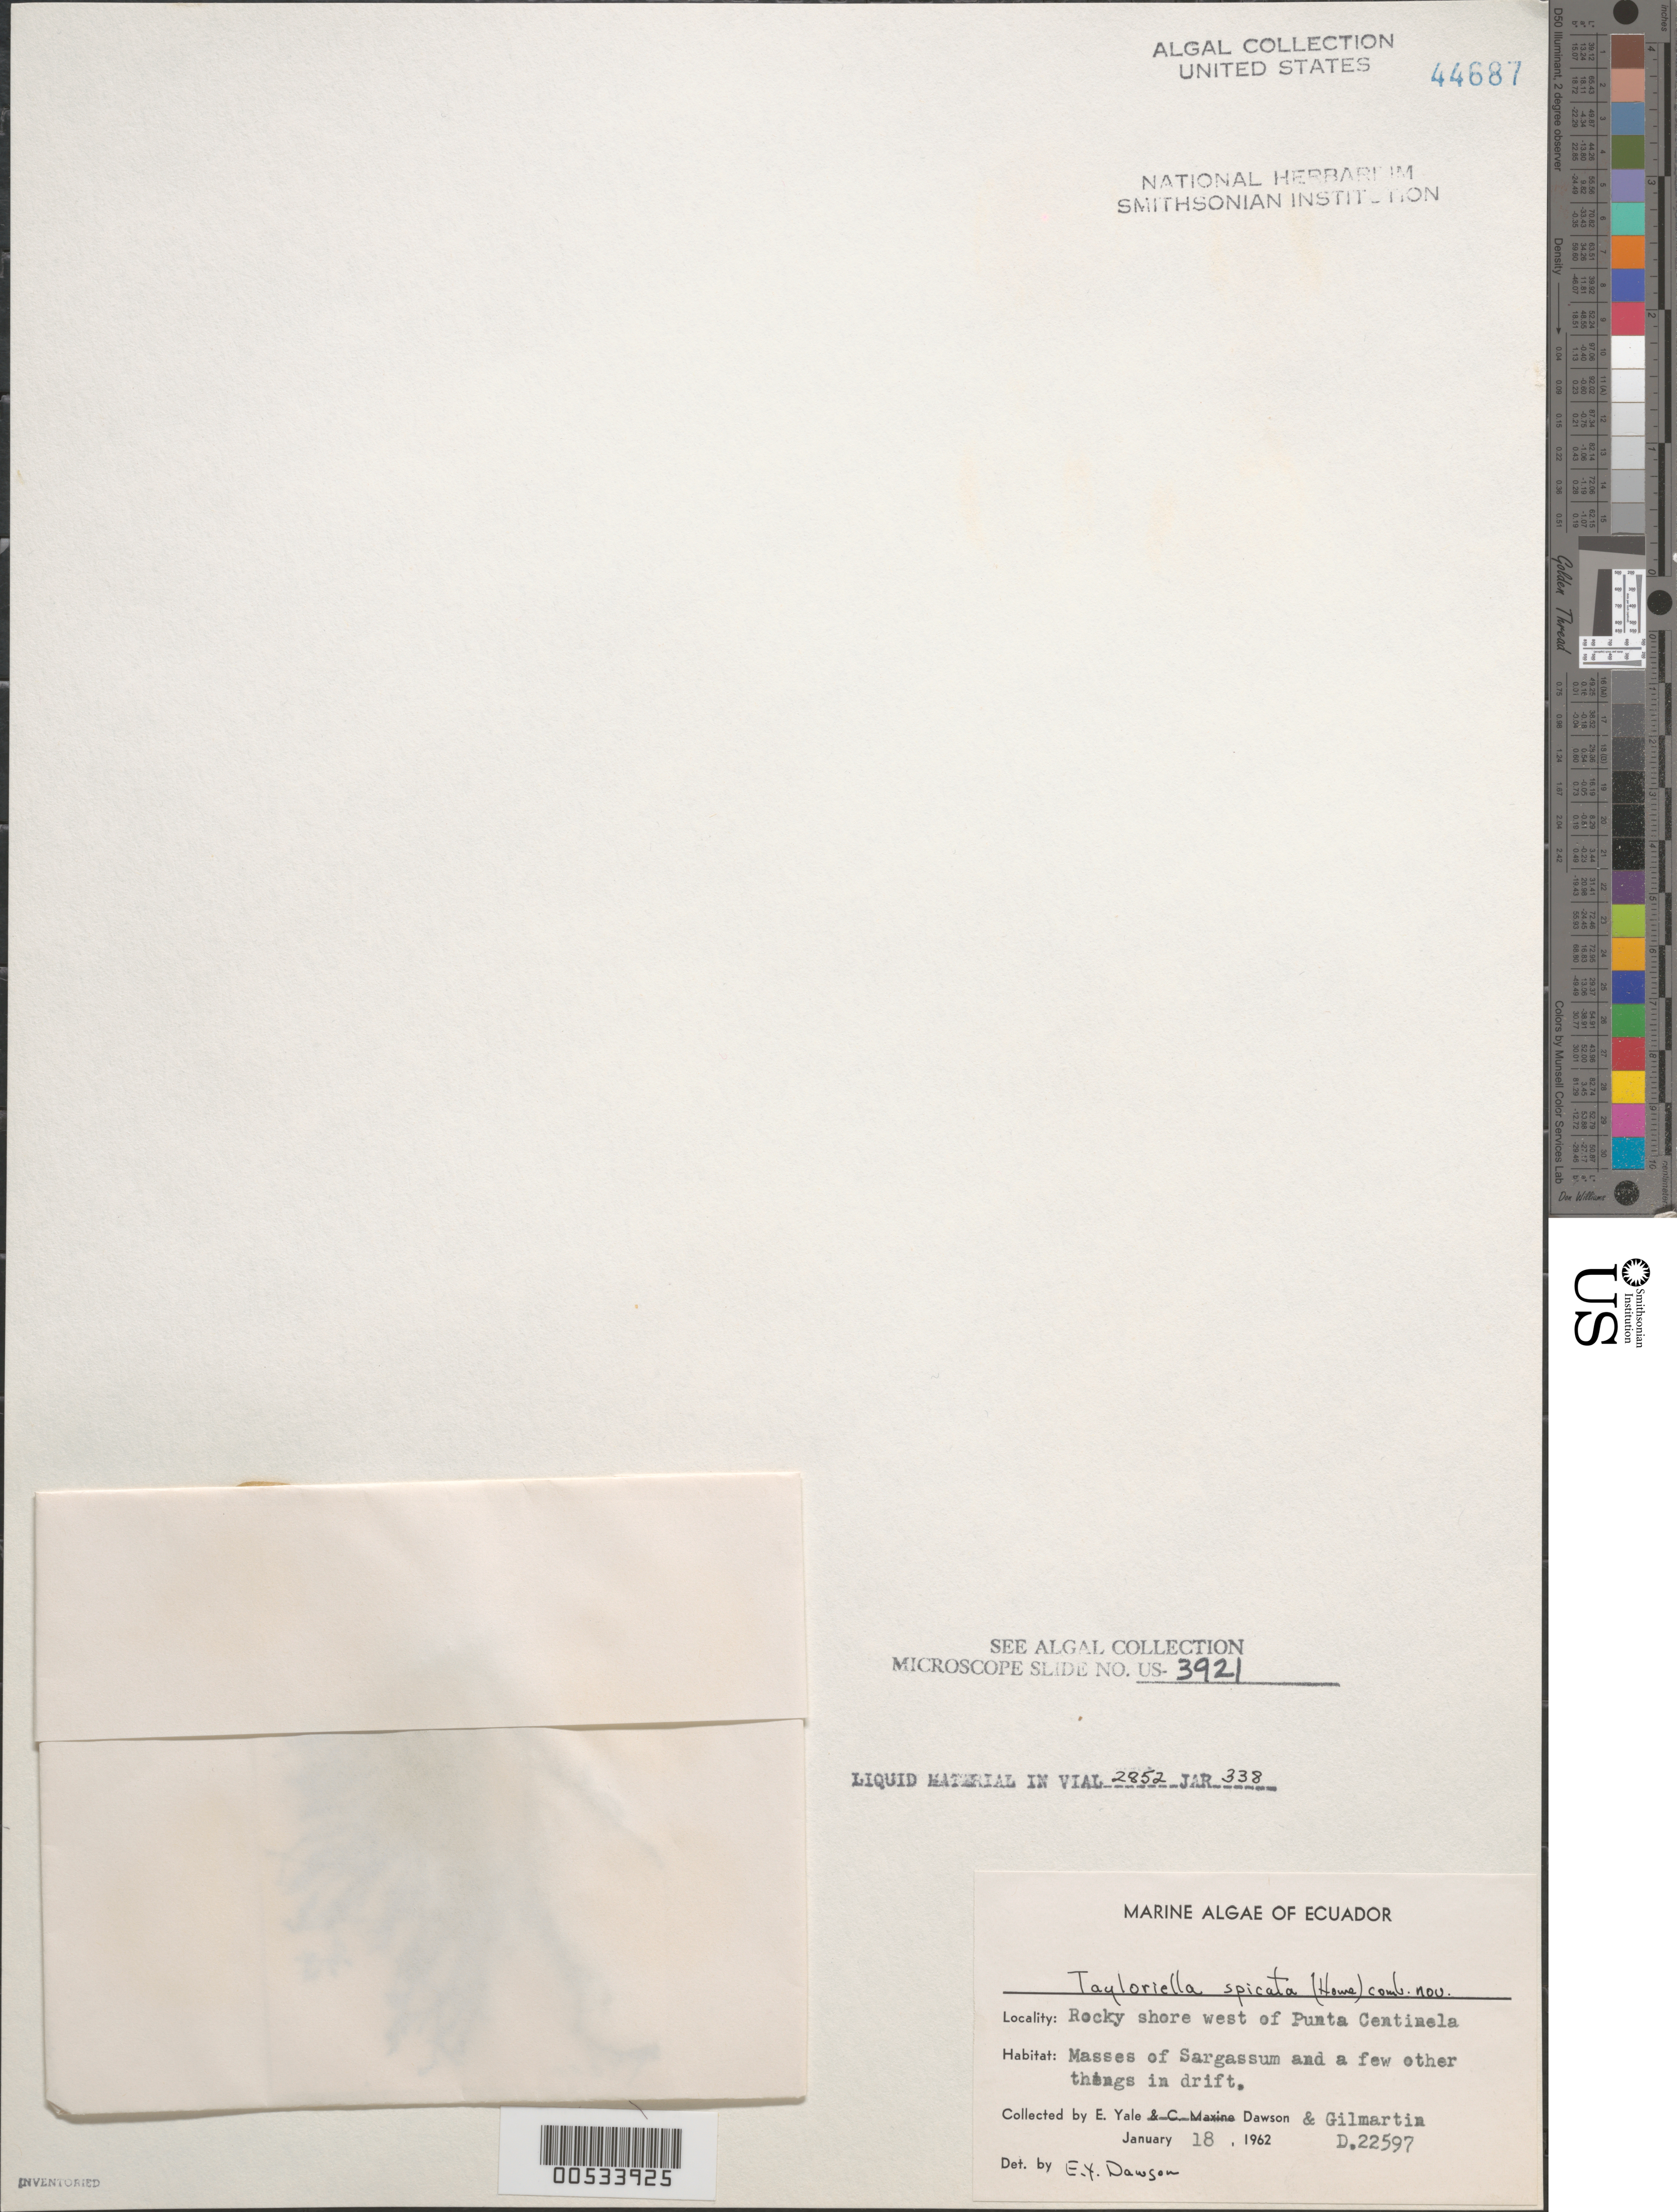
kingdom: Plantae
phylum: Rhodophyta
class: Florideophyceae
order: Ceramiales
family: Rhodomelaceae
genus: Tayloriella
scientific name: Tayloriella spicata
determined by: Dawson, E. Y.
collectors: E. Y. Dawson & M. Gilmartin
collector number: EYD 22597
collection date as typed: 18 Jan 1962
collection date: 1962-01-18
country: Ecuador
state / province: Guayas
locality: West of Punta Centinela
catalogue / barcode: US 44687